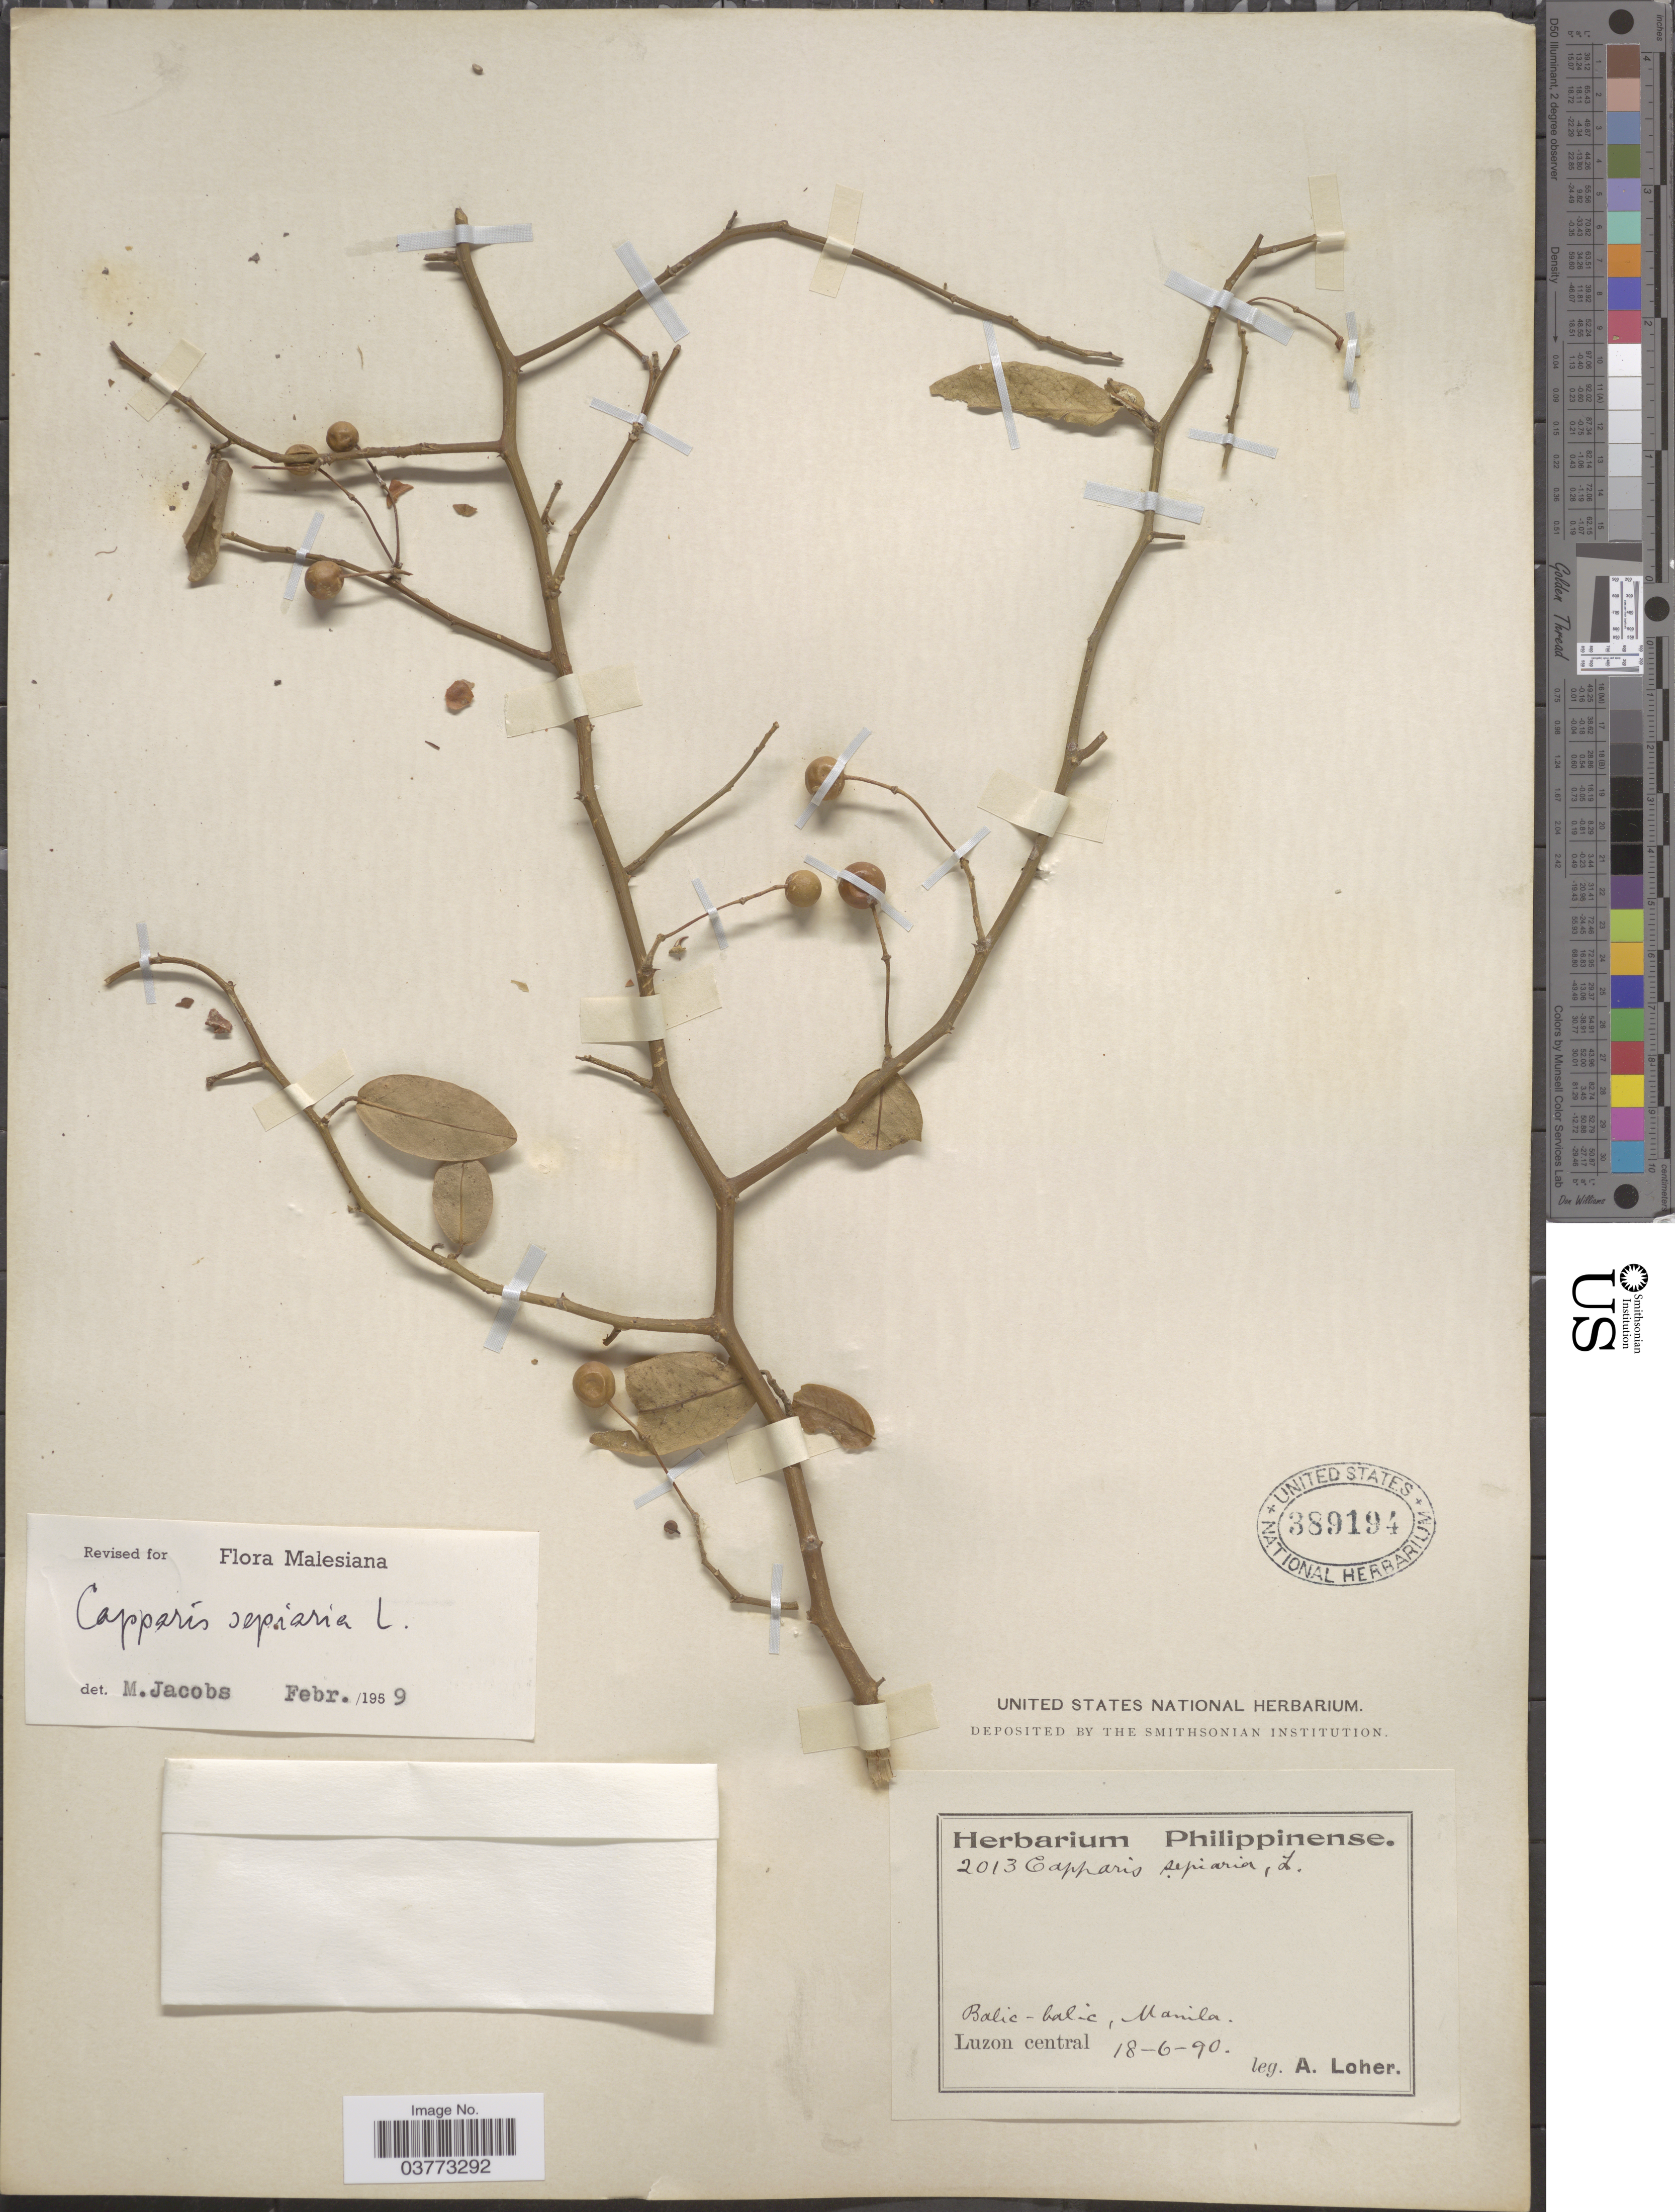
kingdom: Plantae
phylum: Tracheophyta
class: Magnoliopsida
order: Brassicales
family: Capparaceae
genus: Capparis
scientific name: Capparis sepiaria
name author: L.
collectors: A. Loher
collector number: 2013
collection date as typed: Transcribed d/m/y: 18/6/90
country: Philippines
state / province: Central Luzon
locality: Bali - halic, Manila. Luzon central.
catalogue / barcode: US 389194